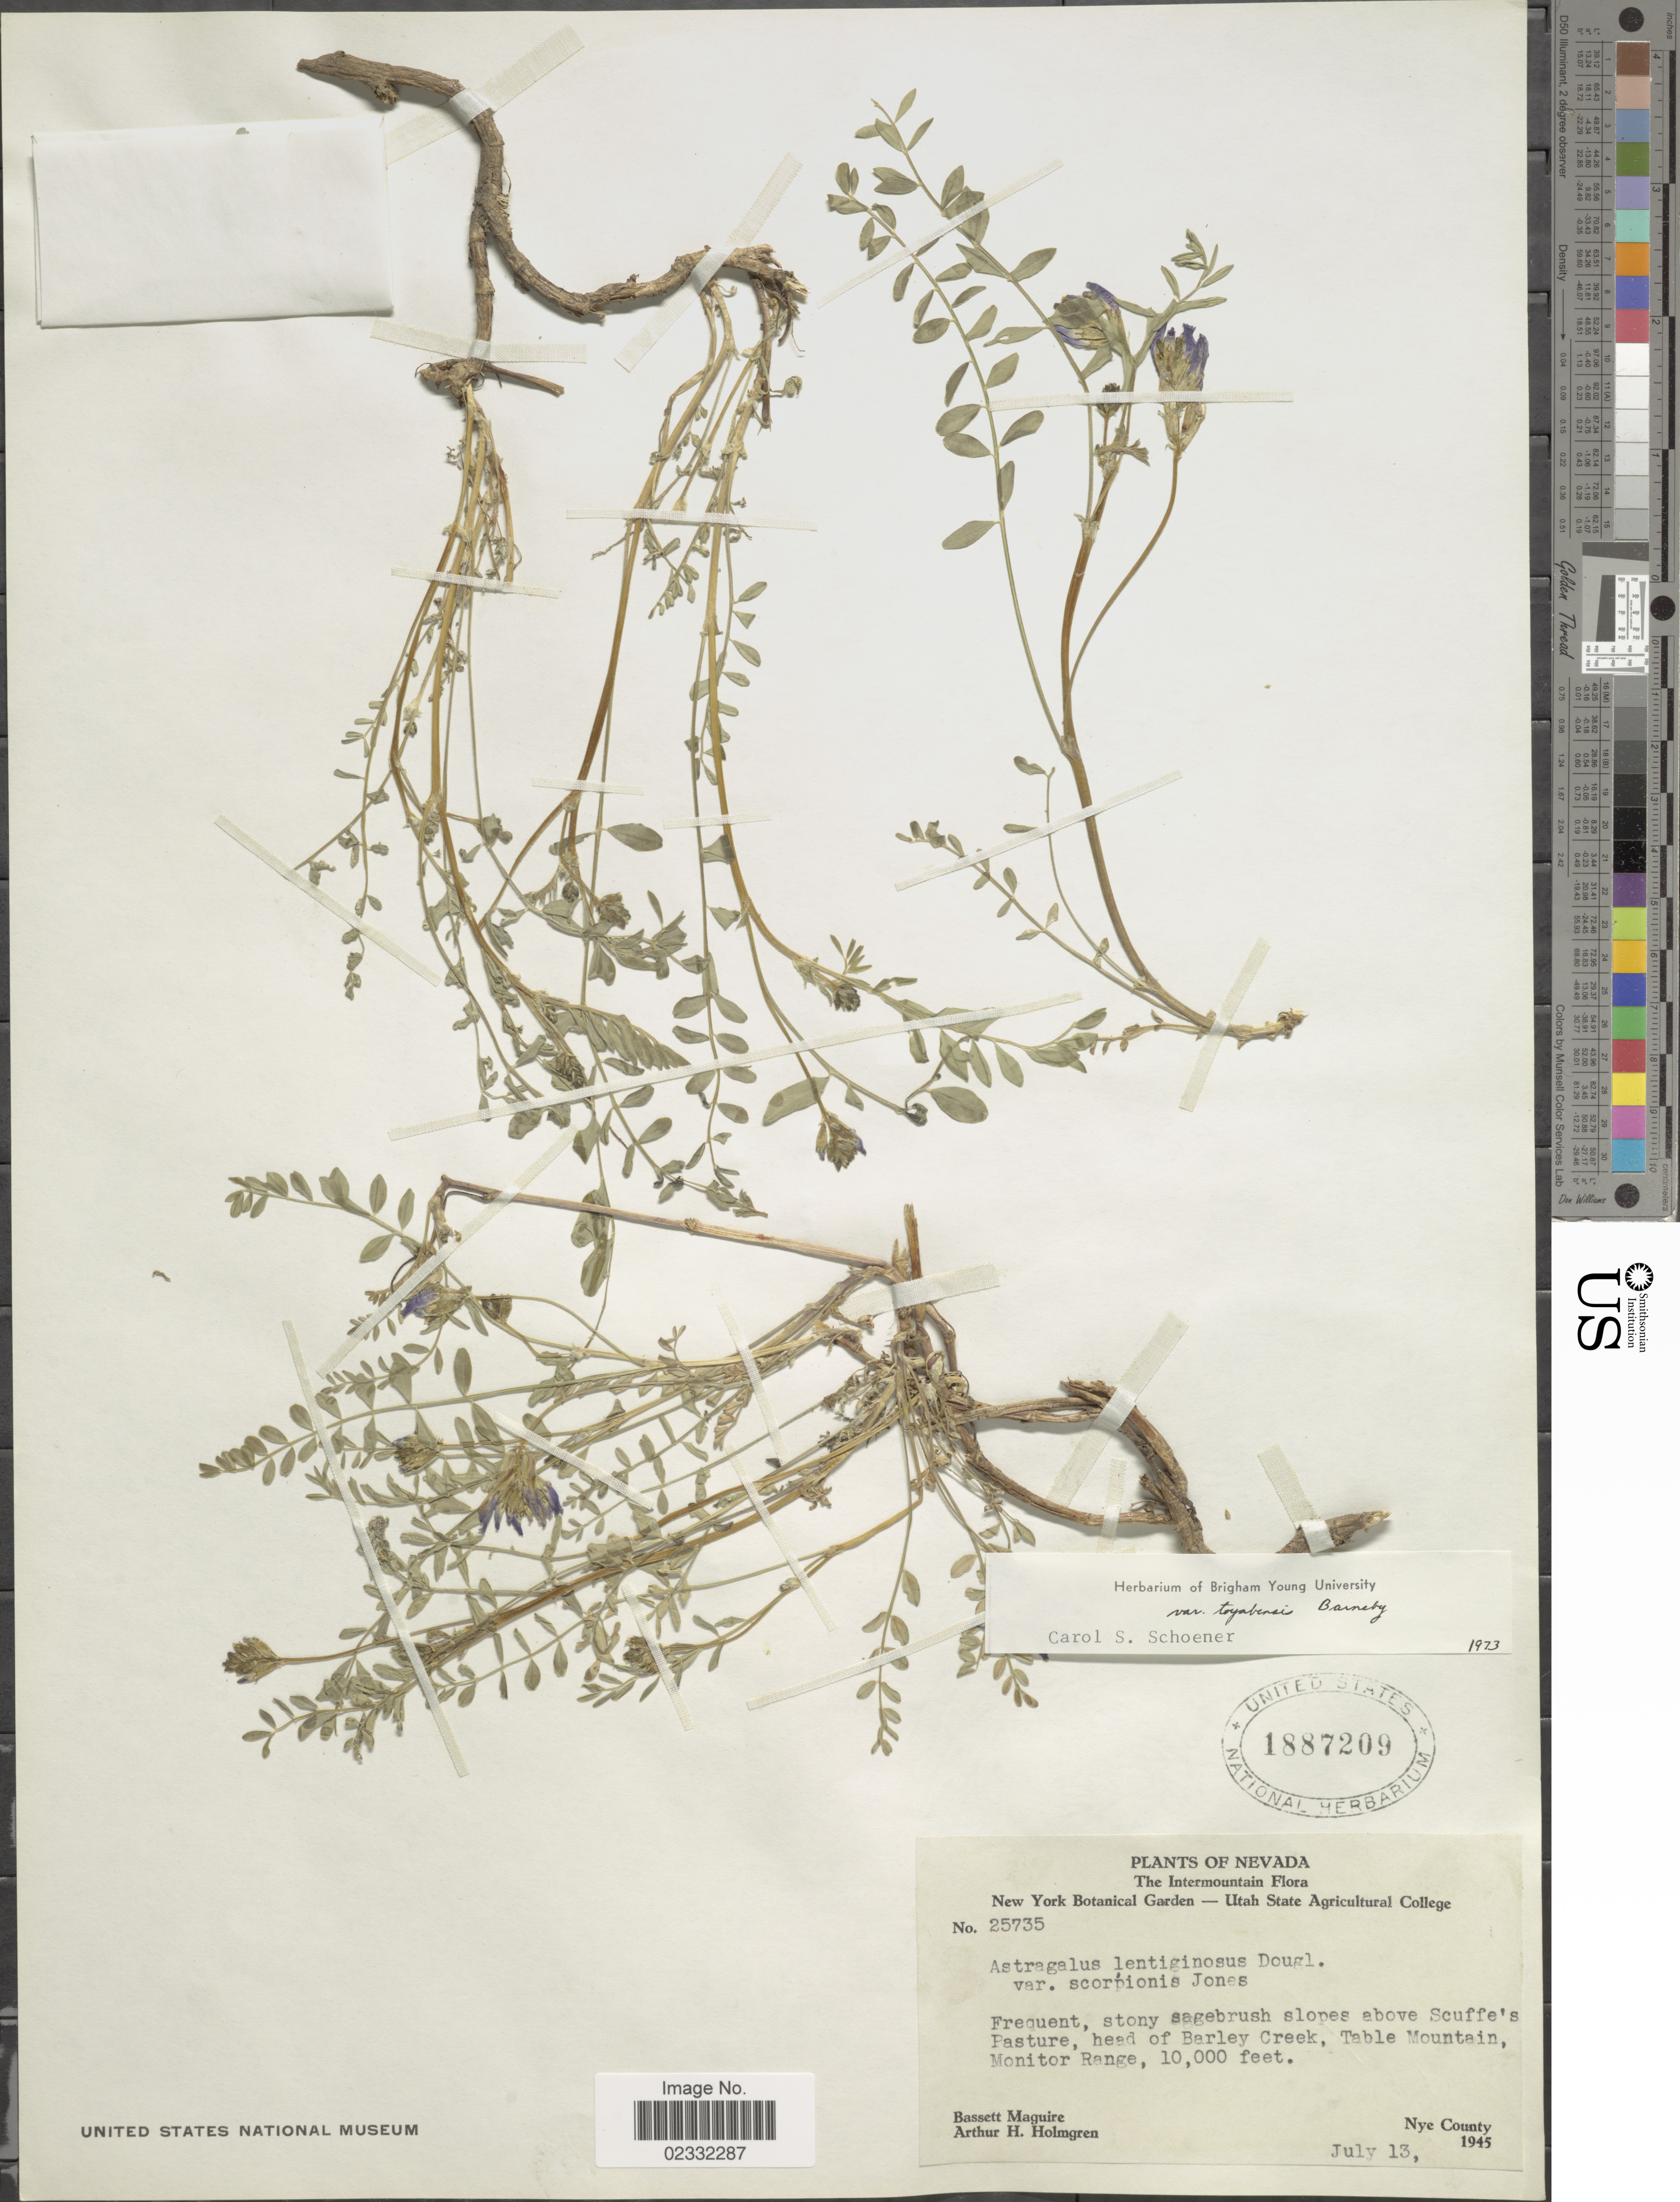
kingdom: Plantae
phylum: Tracheophyta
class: Magnoliopsida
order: Fabales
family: Fabaceae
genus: Astragalus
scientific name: Astragalus lentiginosus var. toyabensis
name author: Barneby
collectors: B. Maguire & A. H. Holmgren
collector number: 25735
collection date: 1945-07-13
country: United States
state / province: Nevada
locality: Slopes above Scuffe's Pasture, head of Barley Creek, Table Mountain, Monitor Range. Nye County.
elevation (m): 3048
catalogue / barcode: US 1887209